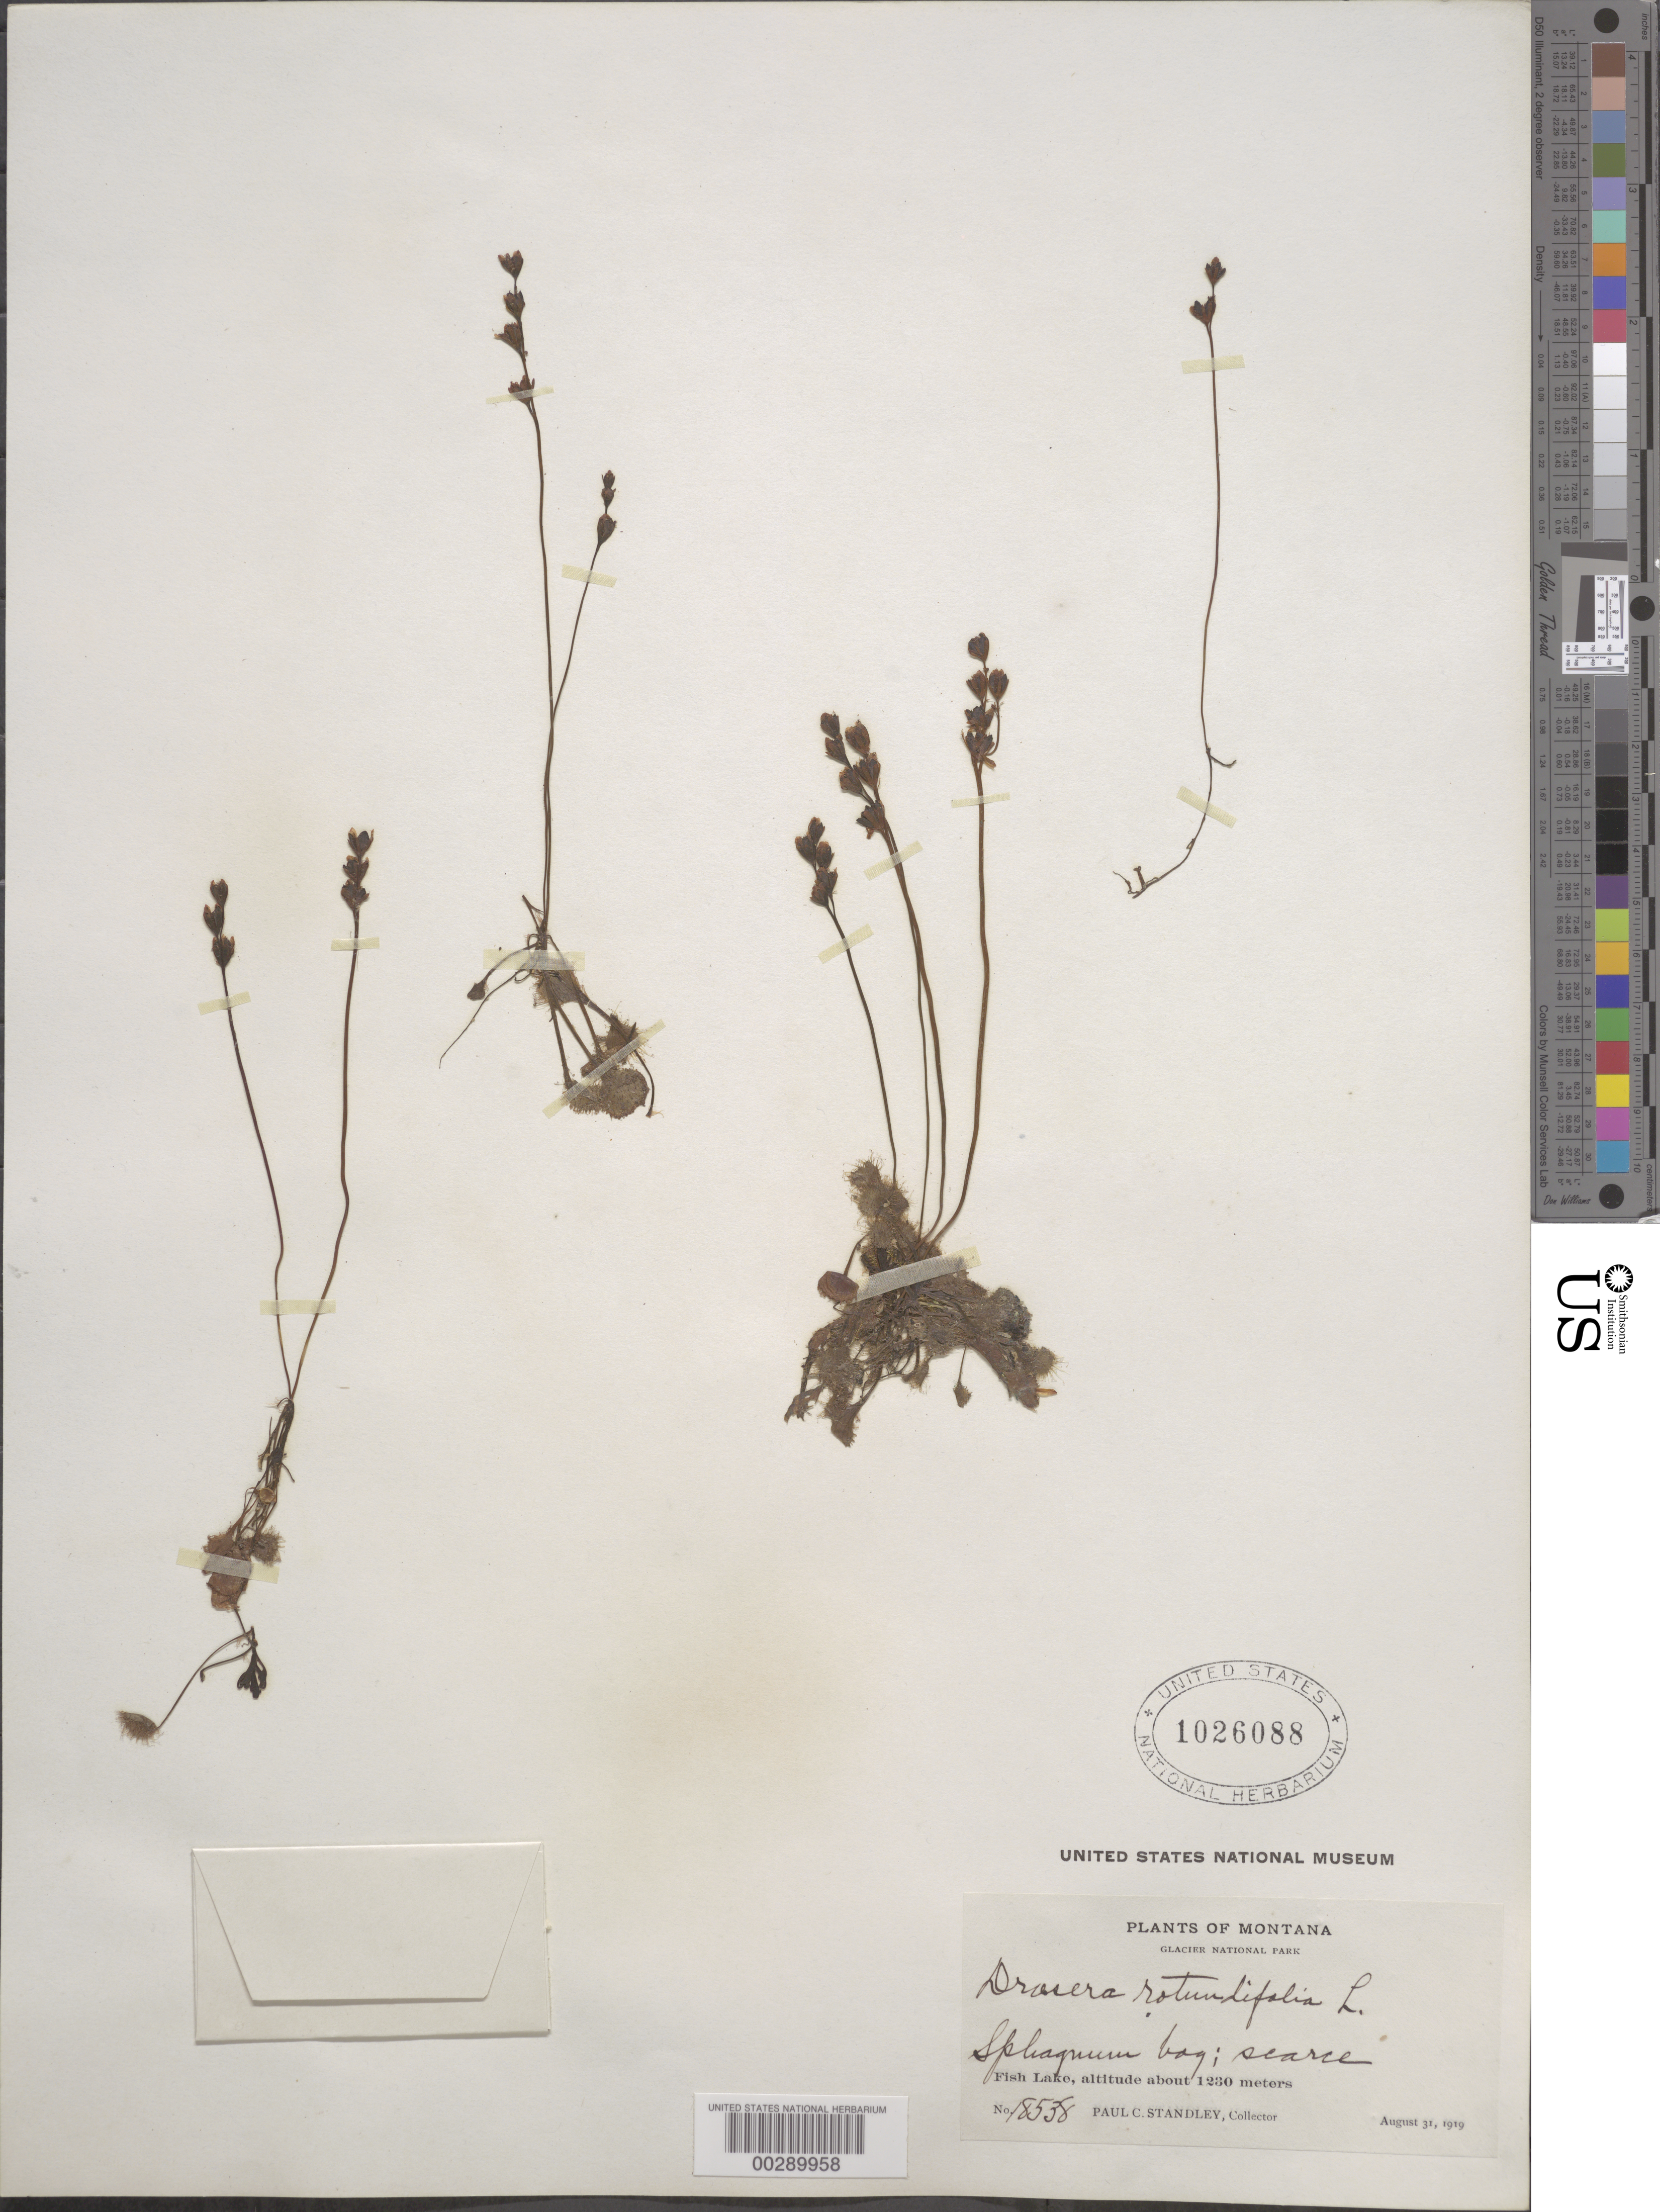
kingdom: Plantae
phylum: Tracheophyta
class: Magnoliopsida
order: Caryophyllales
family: Droseraceae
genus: Drosera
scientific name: Drosera rotundifolia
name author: L.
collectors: P. C. Standley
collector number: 18538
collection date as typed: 31 Aug 1919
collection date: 1919-08-31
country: United States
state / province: Montana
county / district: Flathead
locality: Glacier Nat'l Park, FIsh Lake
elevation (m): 1230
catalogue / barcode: US 1026088